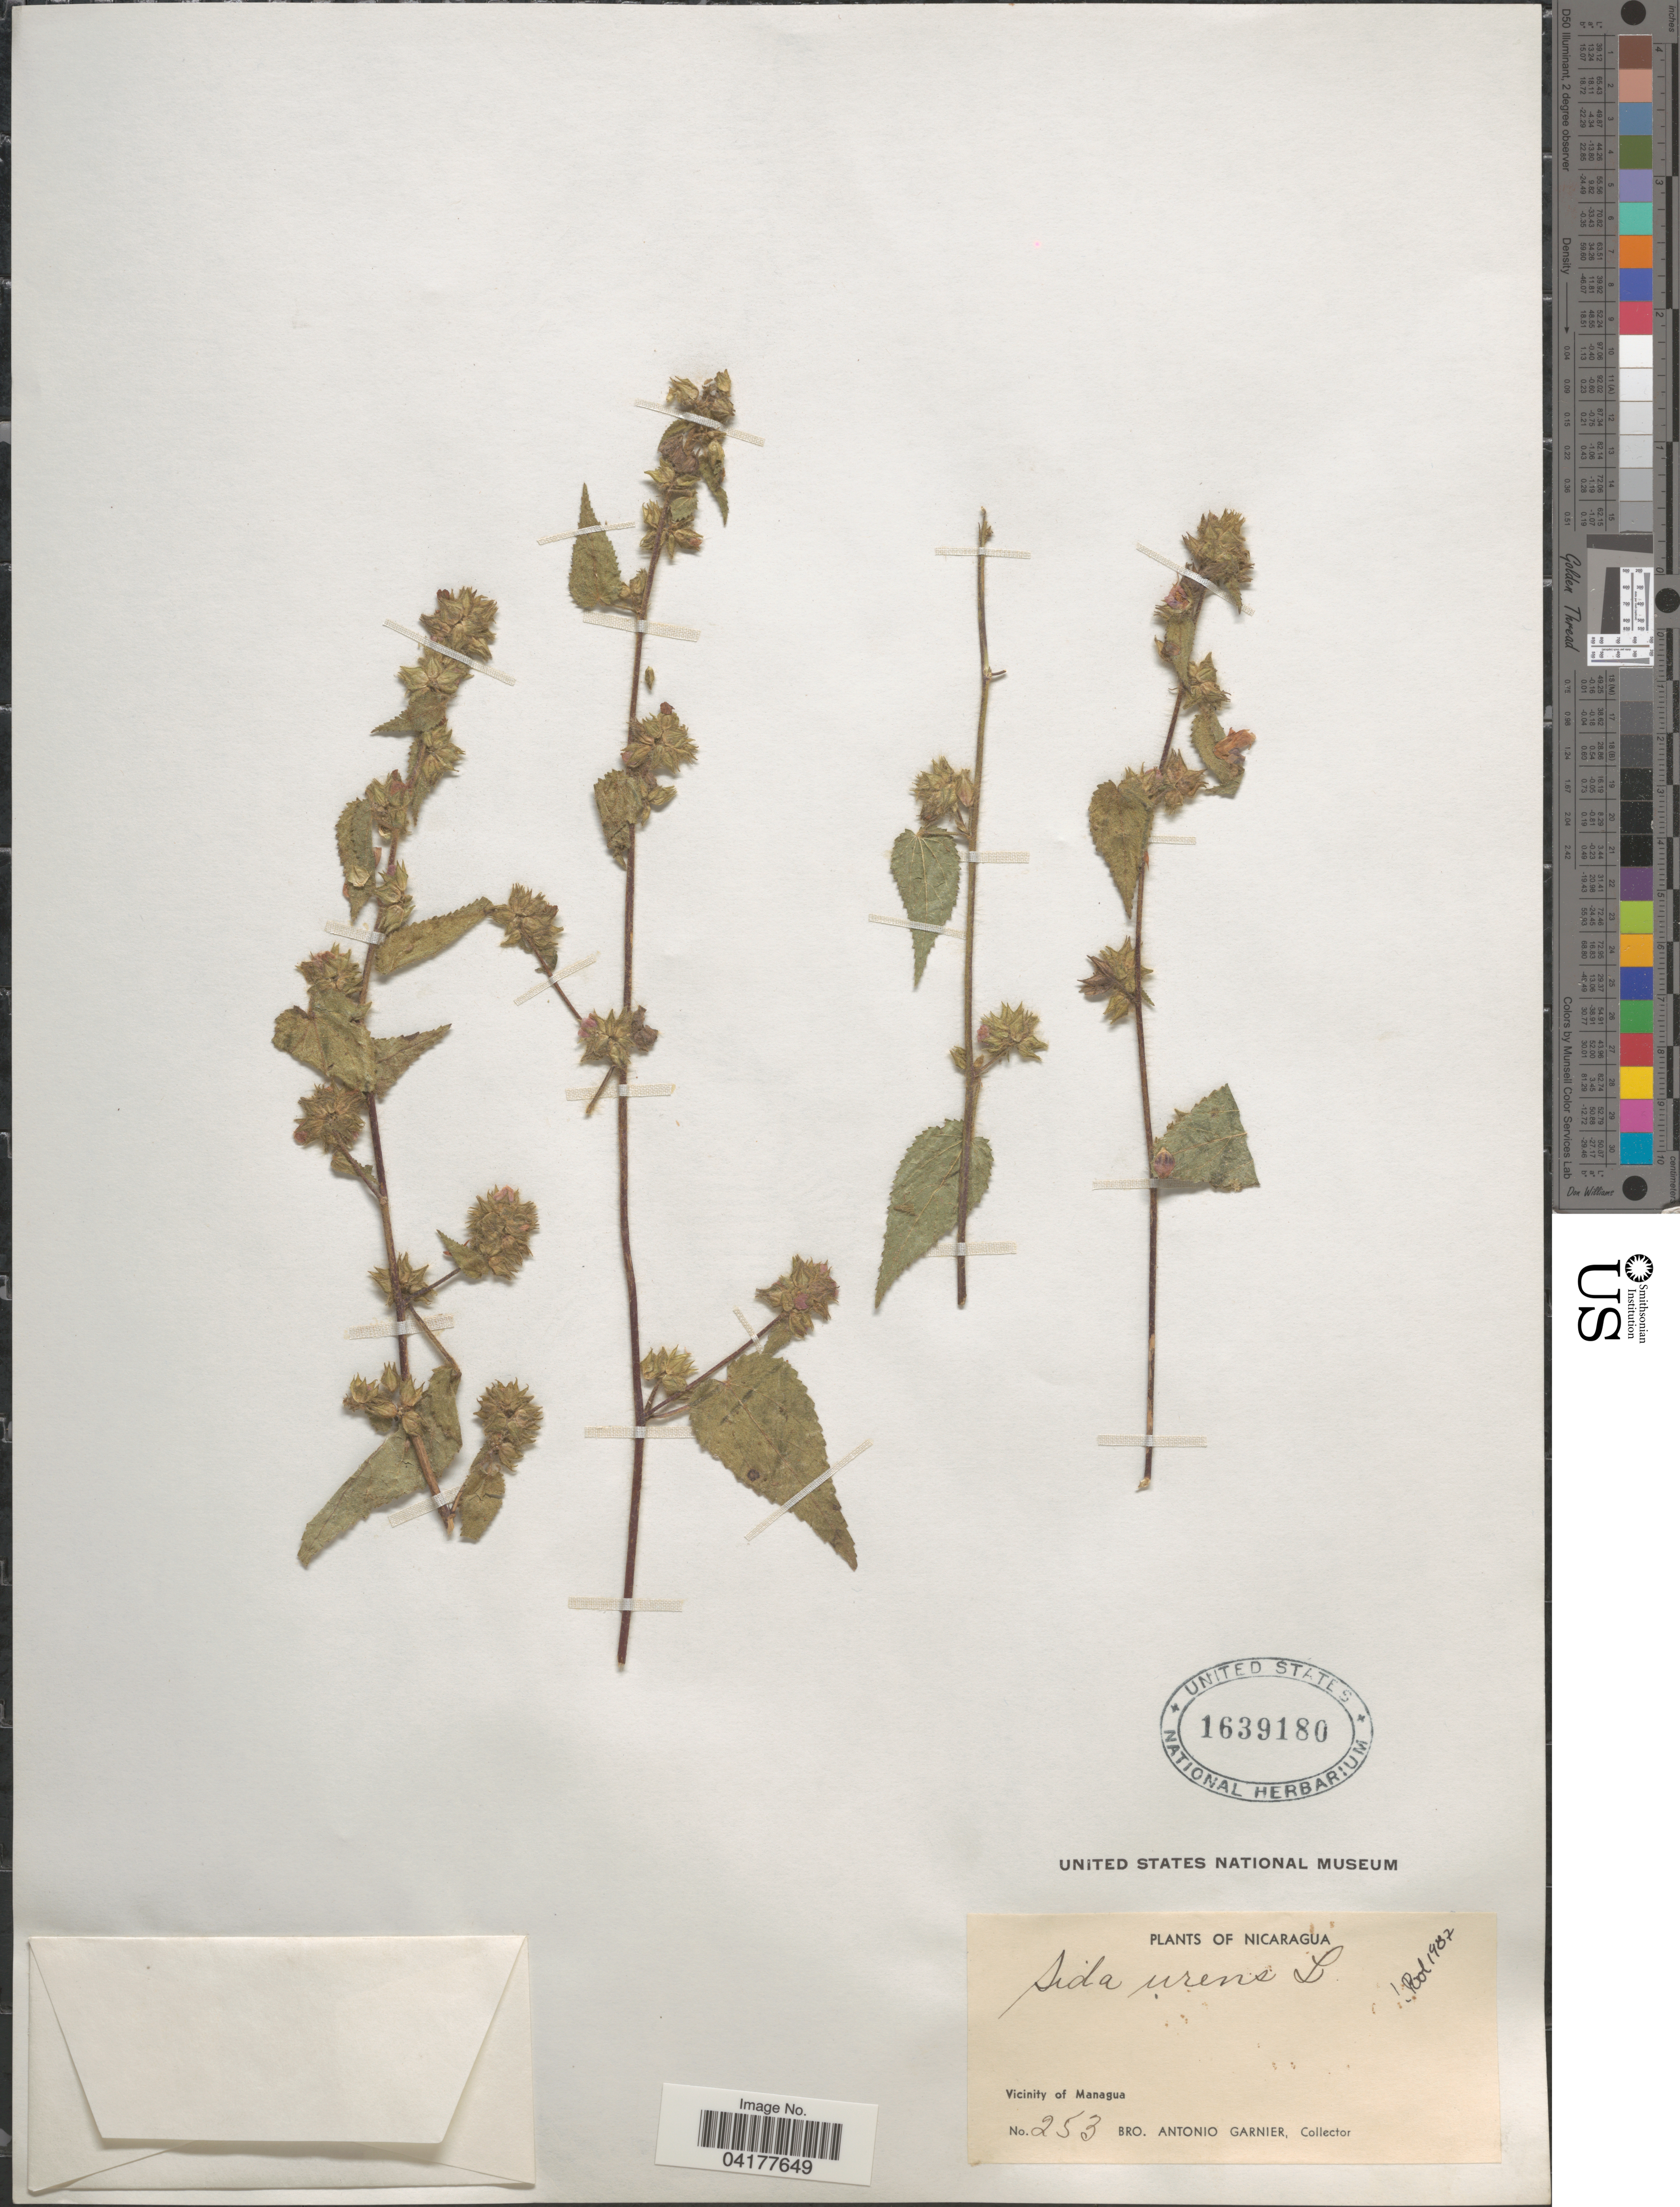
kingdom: Plantae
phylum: Tracheophyta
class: Magnoliopsida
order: Malvales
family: Malvaceae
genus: Sida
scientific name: Sida urens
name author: L.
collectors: Bro. A. Garnier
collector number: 253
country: Nicaragua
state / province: Managua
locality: Vicinity of Managua.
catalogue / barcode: US 1639180